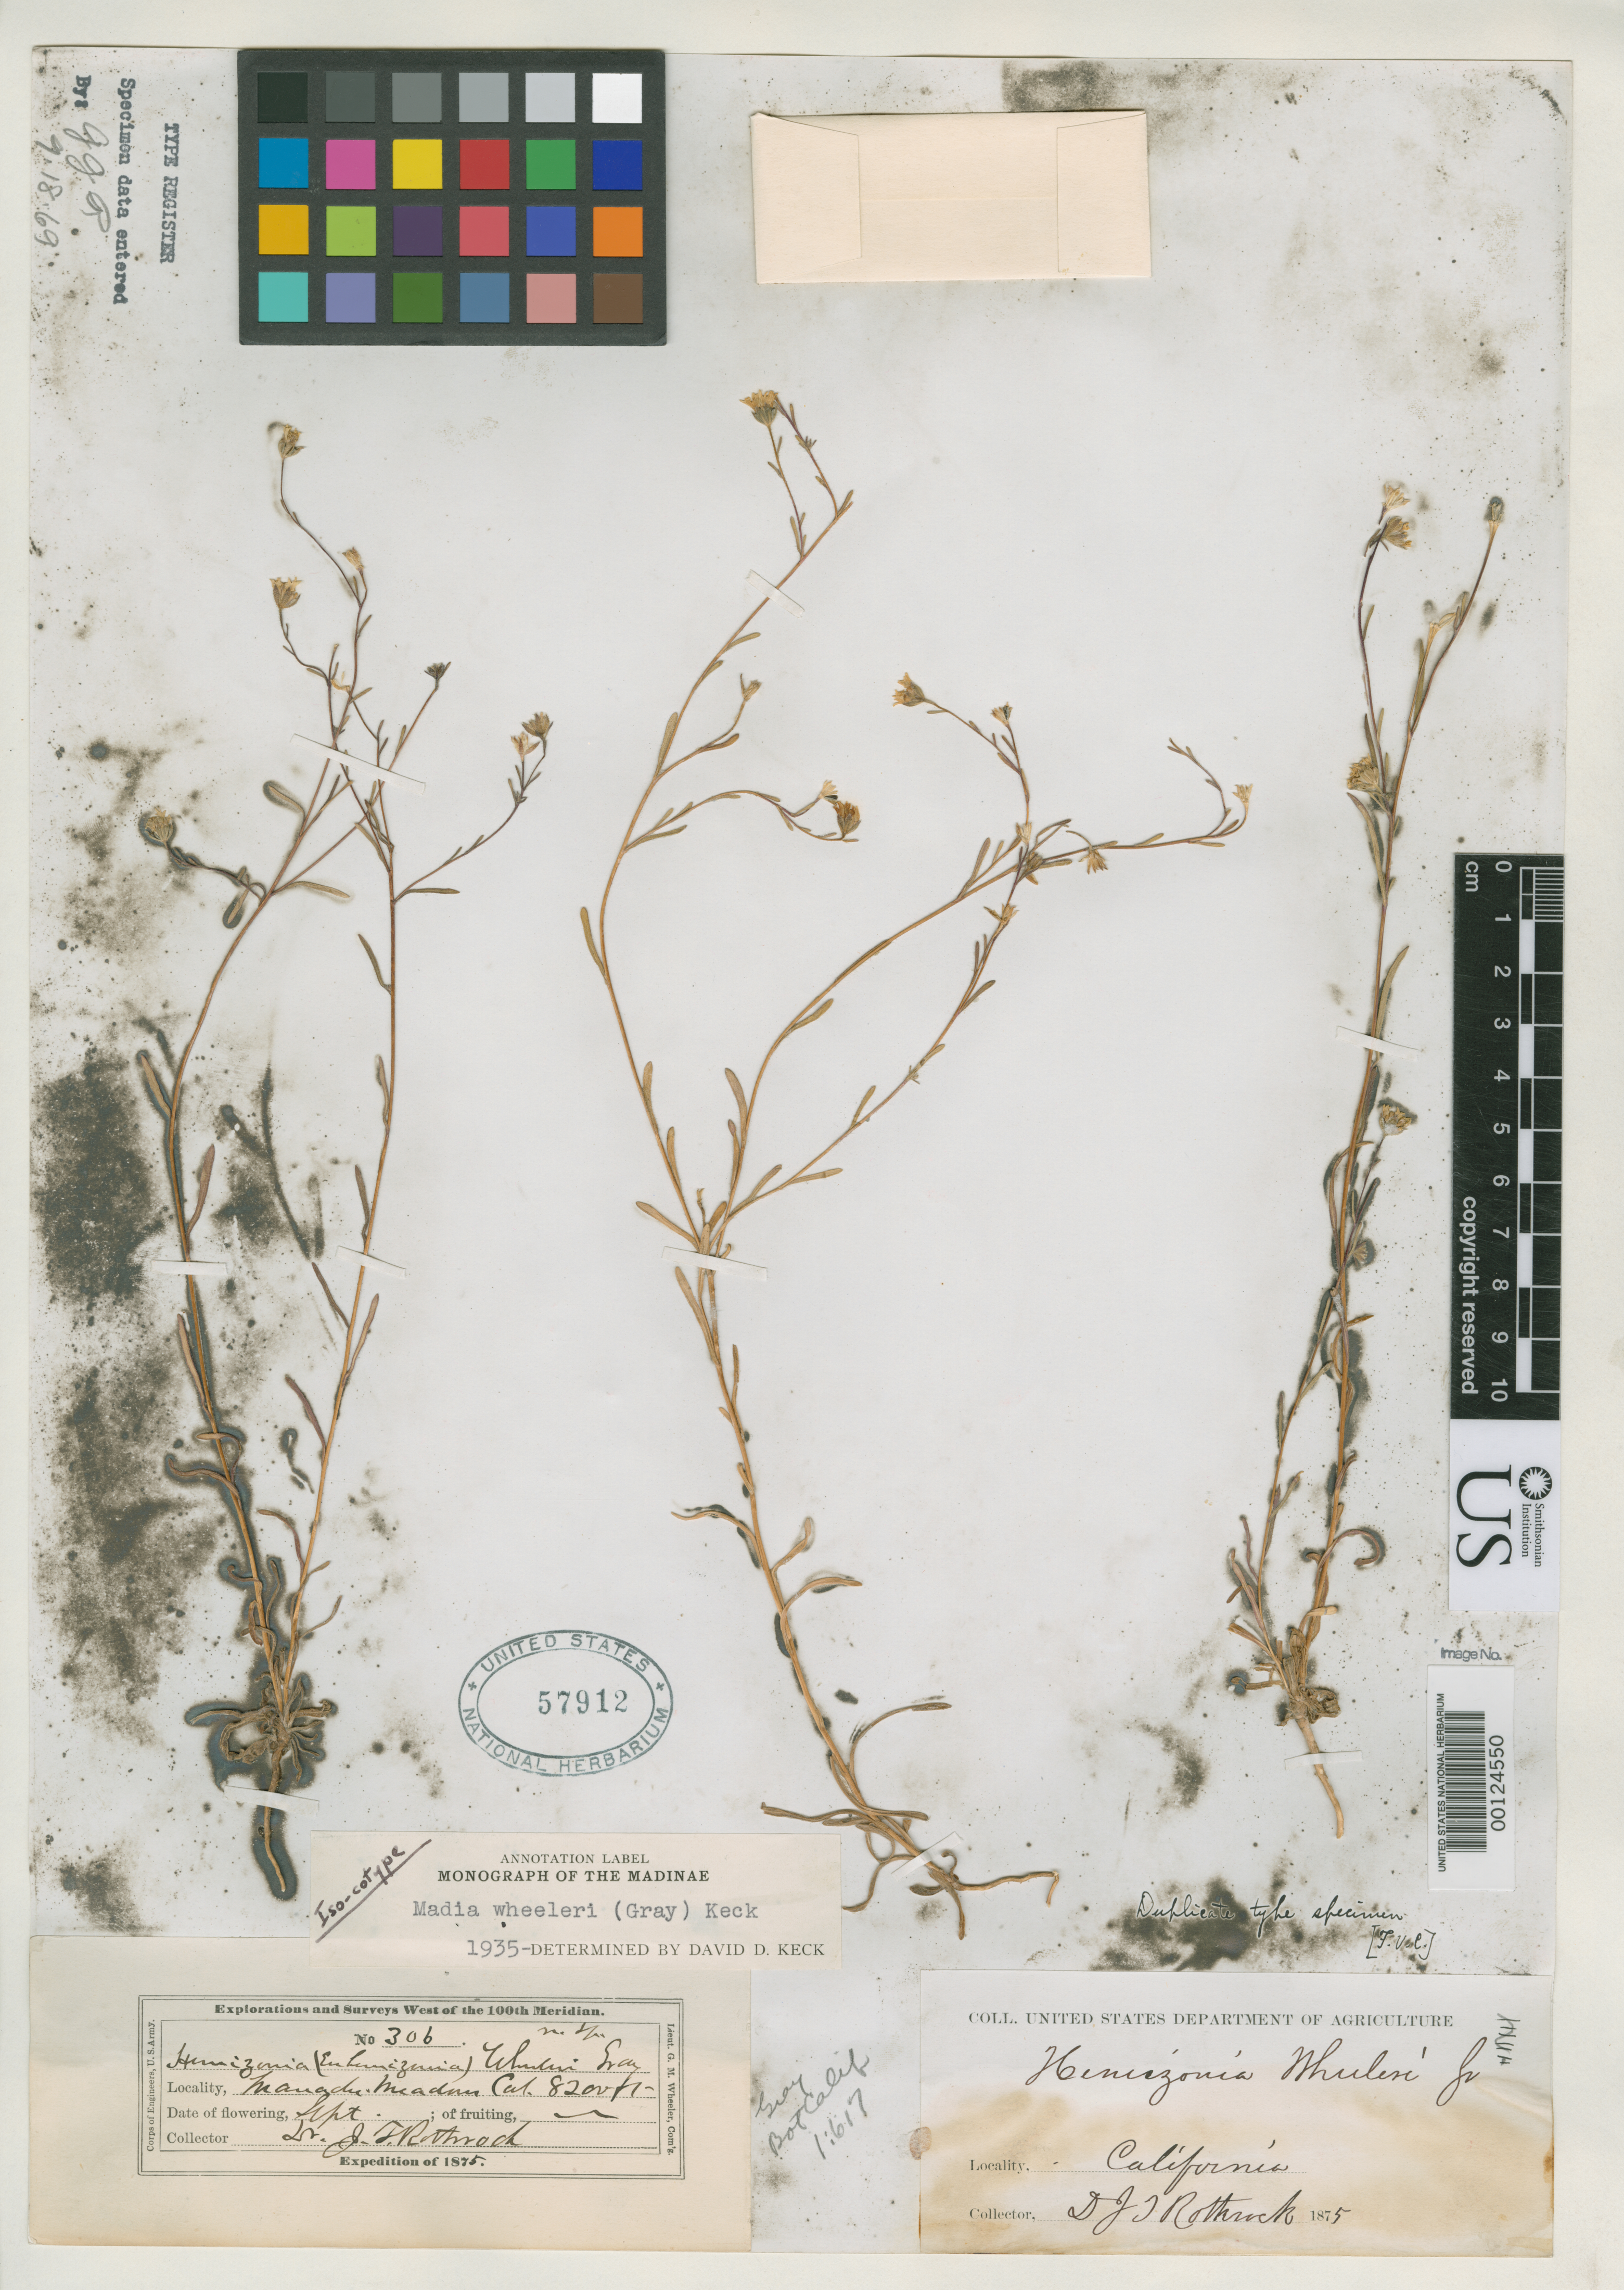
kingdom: Plantae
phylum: Tracheophyta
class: Magnoliopsida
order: Asterales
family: Asteraceae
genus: Hemizonia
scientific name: Hemizonia wheeleri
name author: A. Gray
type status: Isotype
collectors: J. T. Rothrock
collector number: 306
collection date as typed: Sep 1875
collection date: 1875-09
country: United States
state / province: California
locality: Manngi Meadows.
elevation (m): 244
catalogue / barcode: US 57912